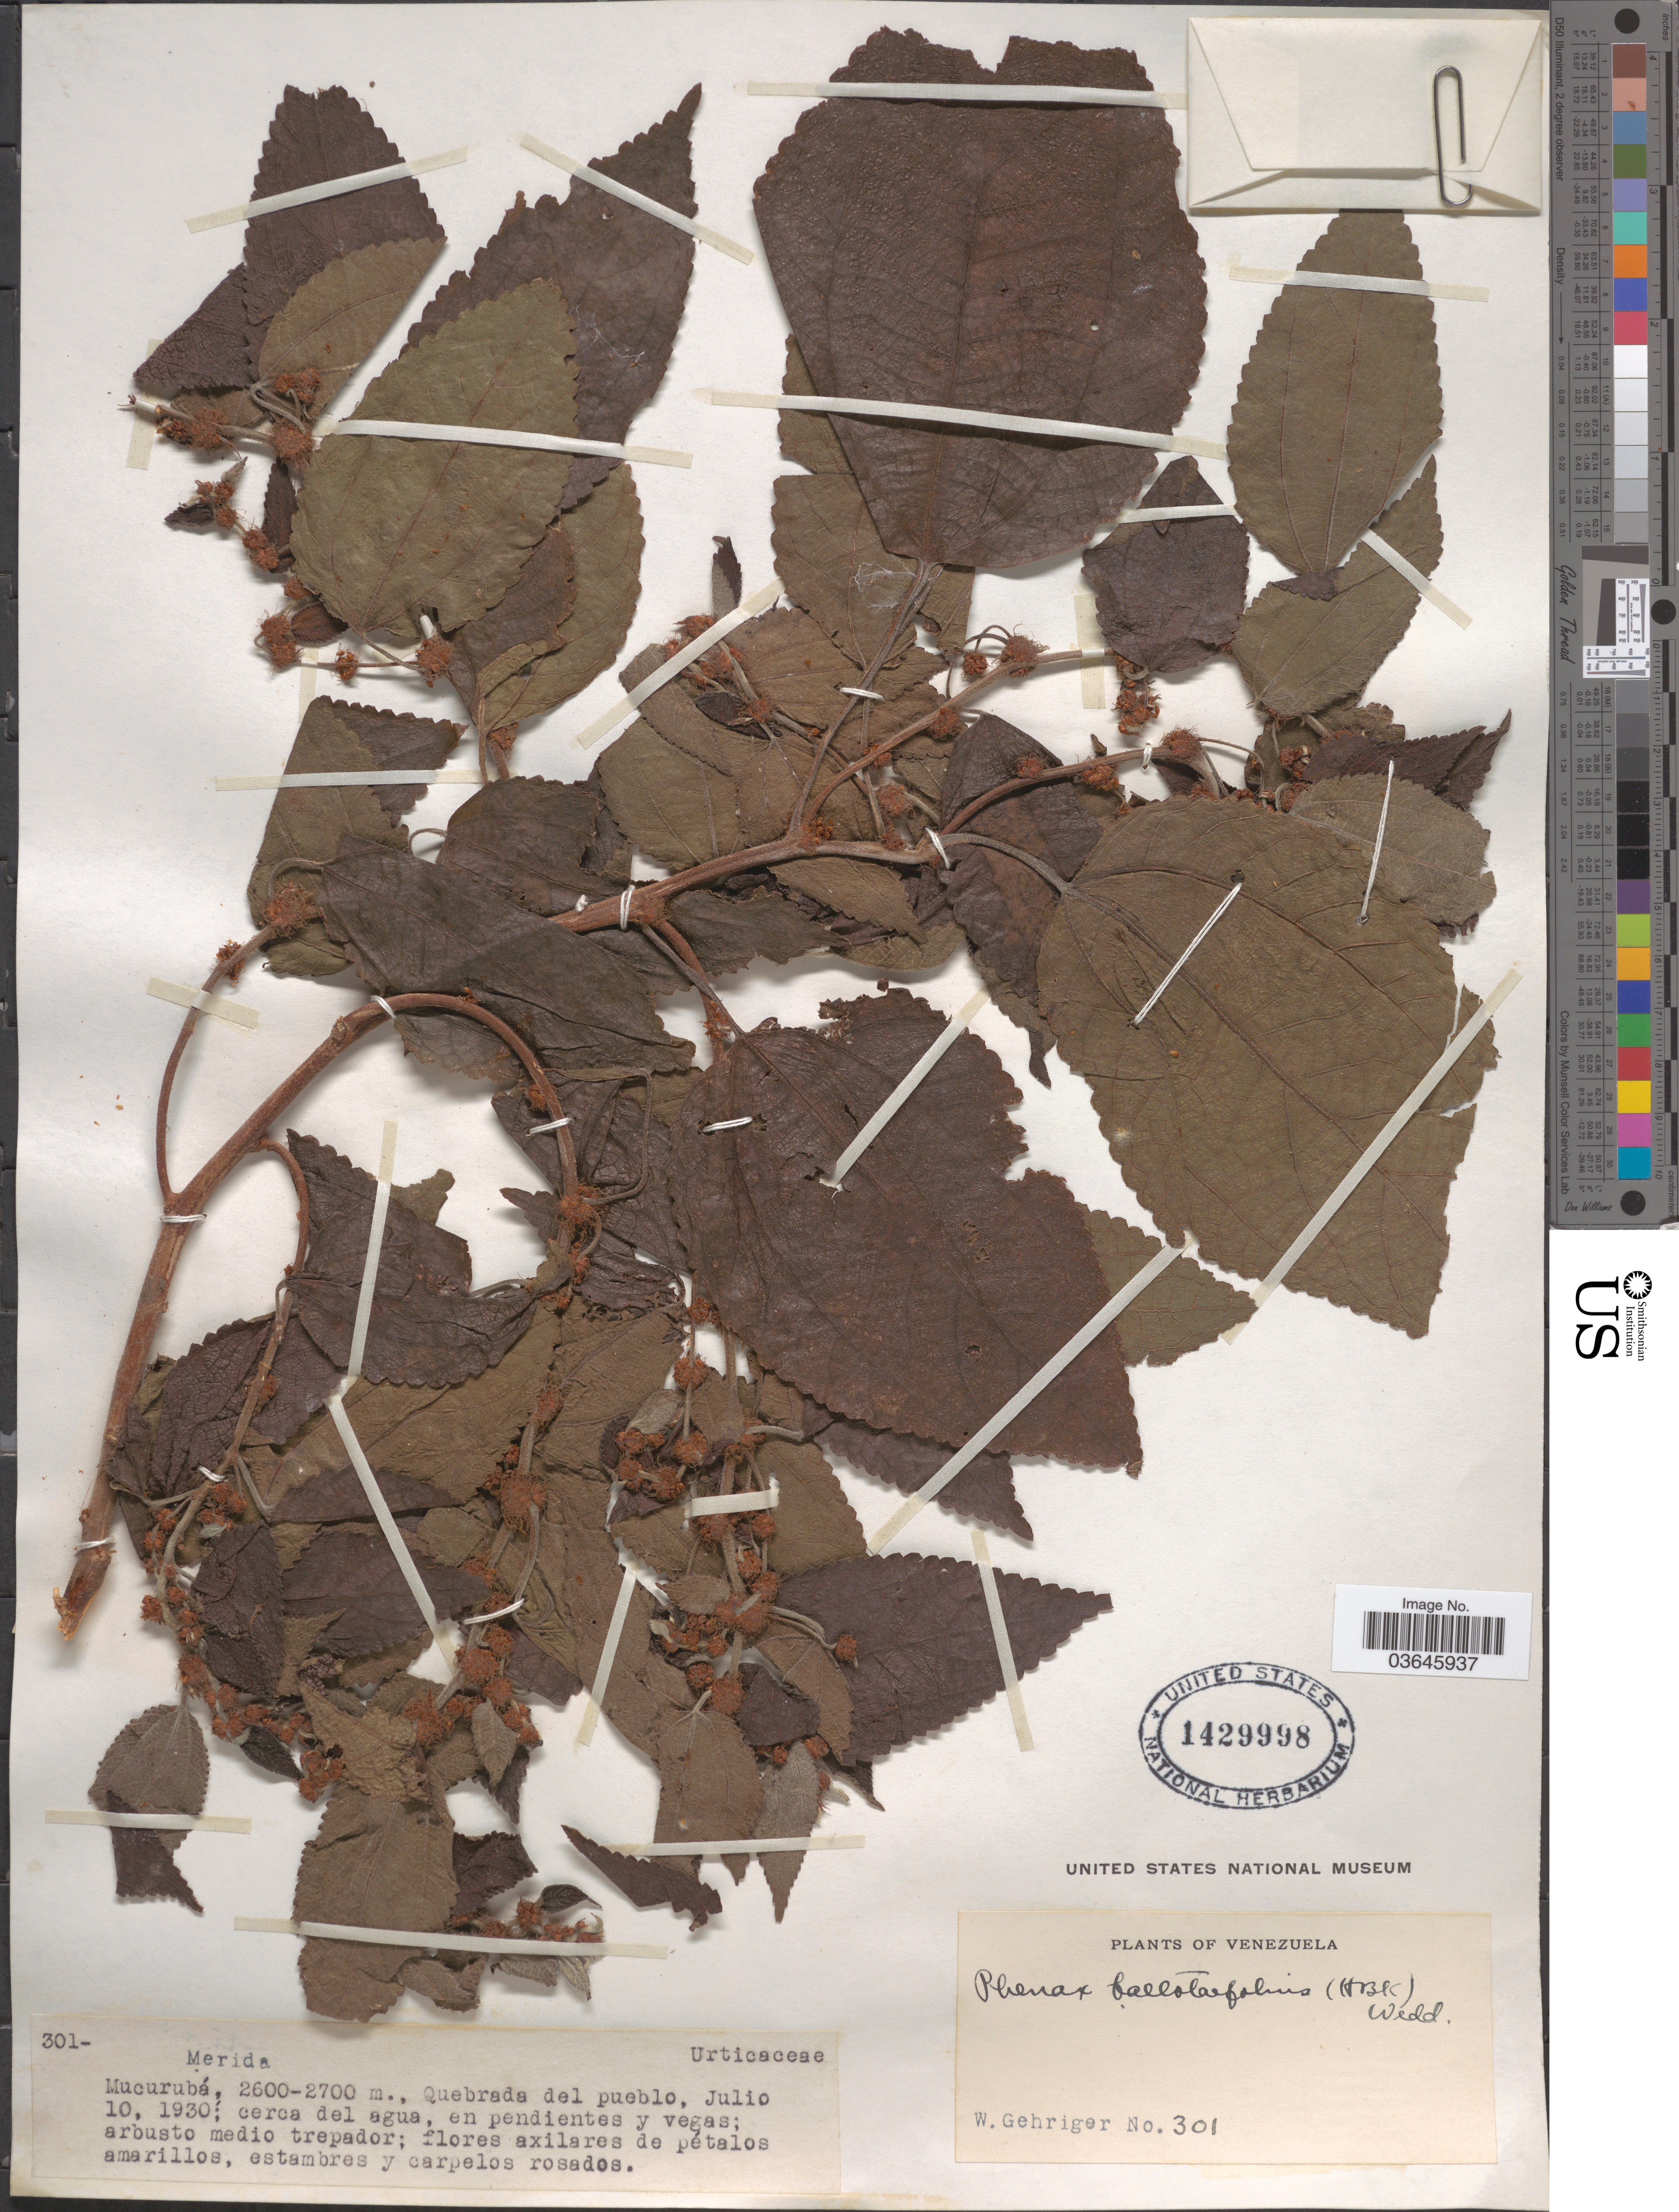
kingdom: Plantae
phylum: Tracheophyta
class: Magnoliopsida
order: Rosales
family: Urticaceae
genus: Phenax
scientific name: Phenax rugosus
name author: (Poir.) Wedd.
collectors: W. Gehriger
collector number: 301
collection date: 1930-07-10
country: Venezuela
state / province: Merida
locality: Mucurubá. Quebrada del pueblo.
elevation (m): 2600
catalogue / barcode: US 1429998